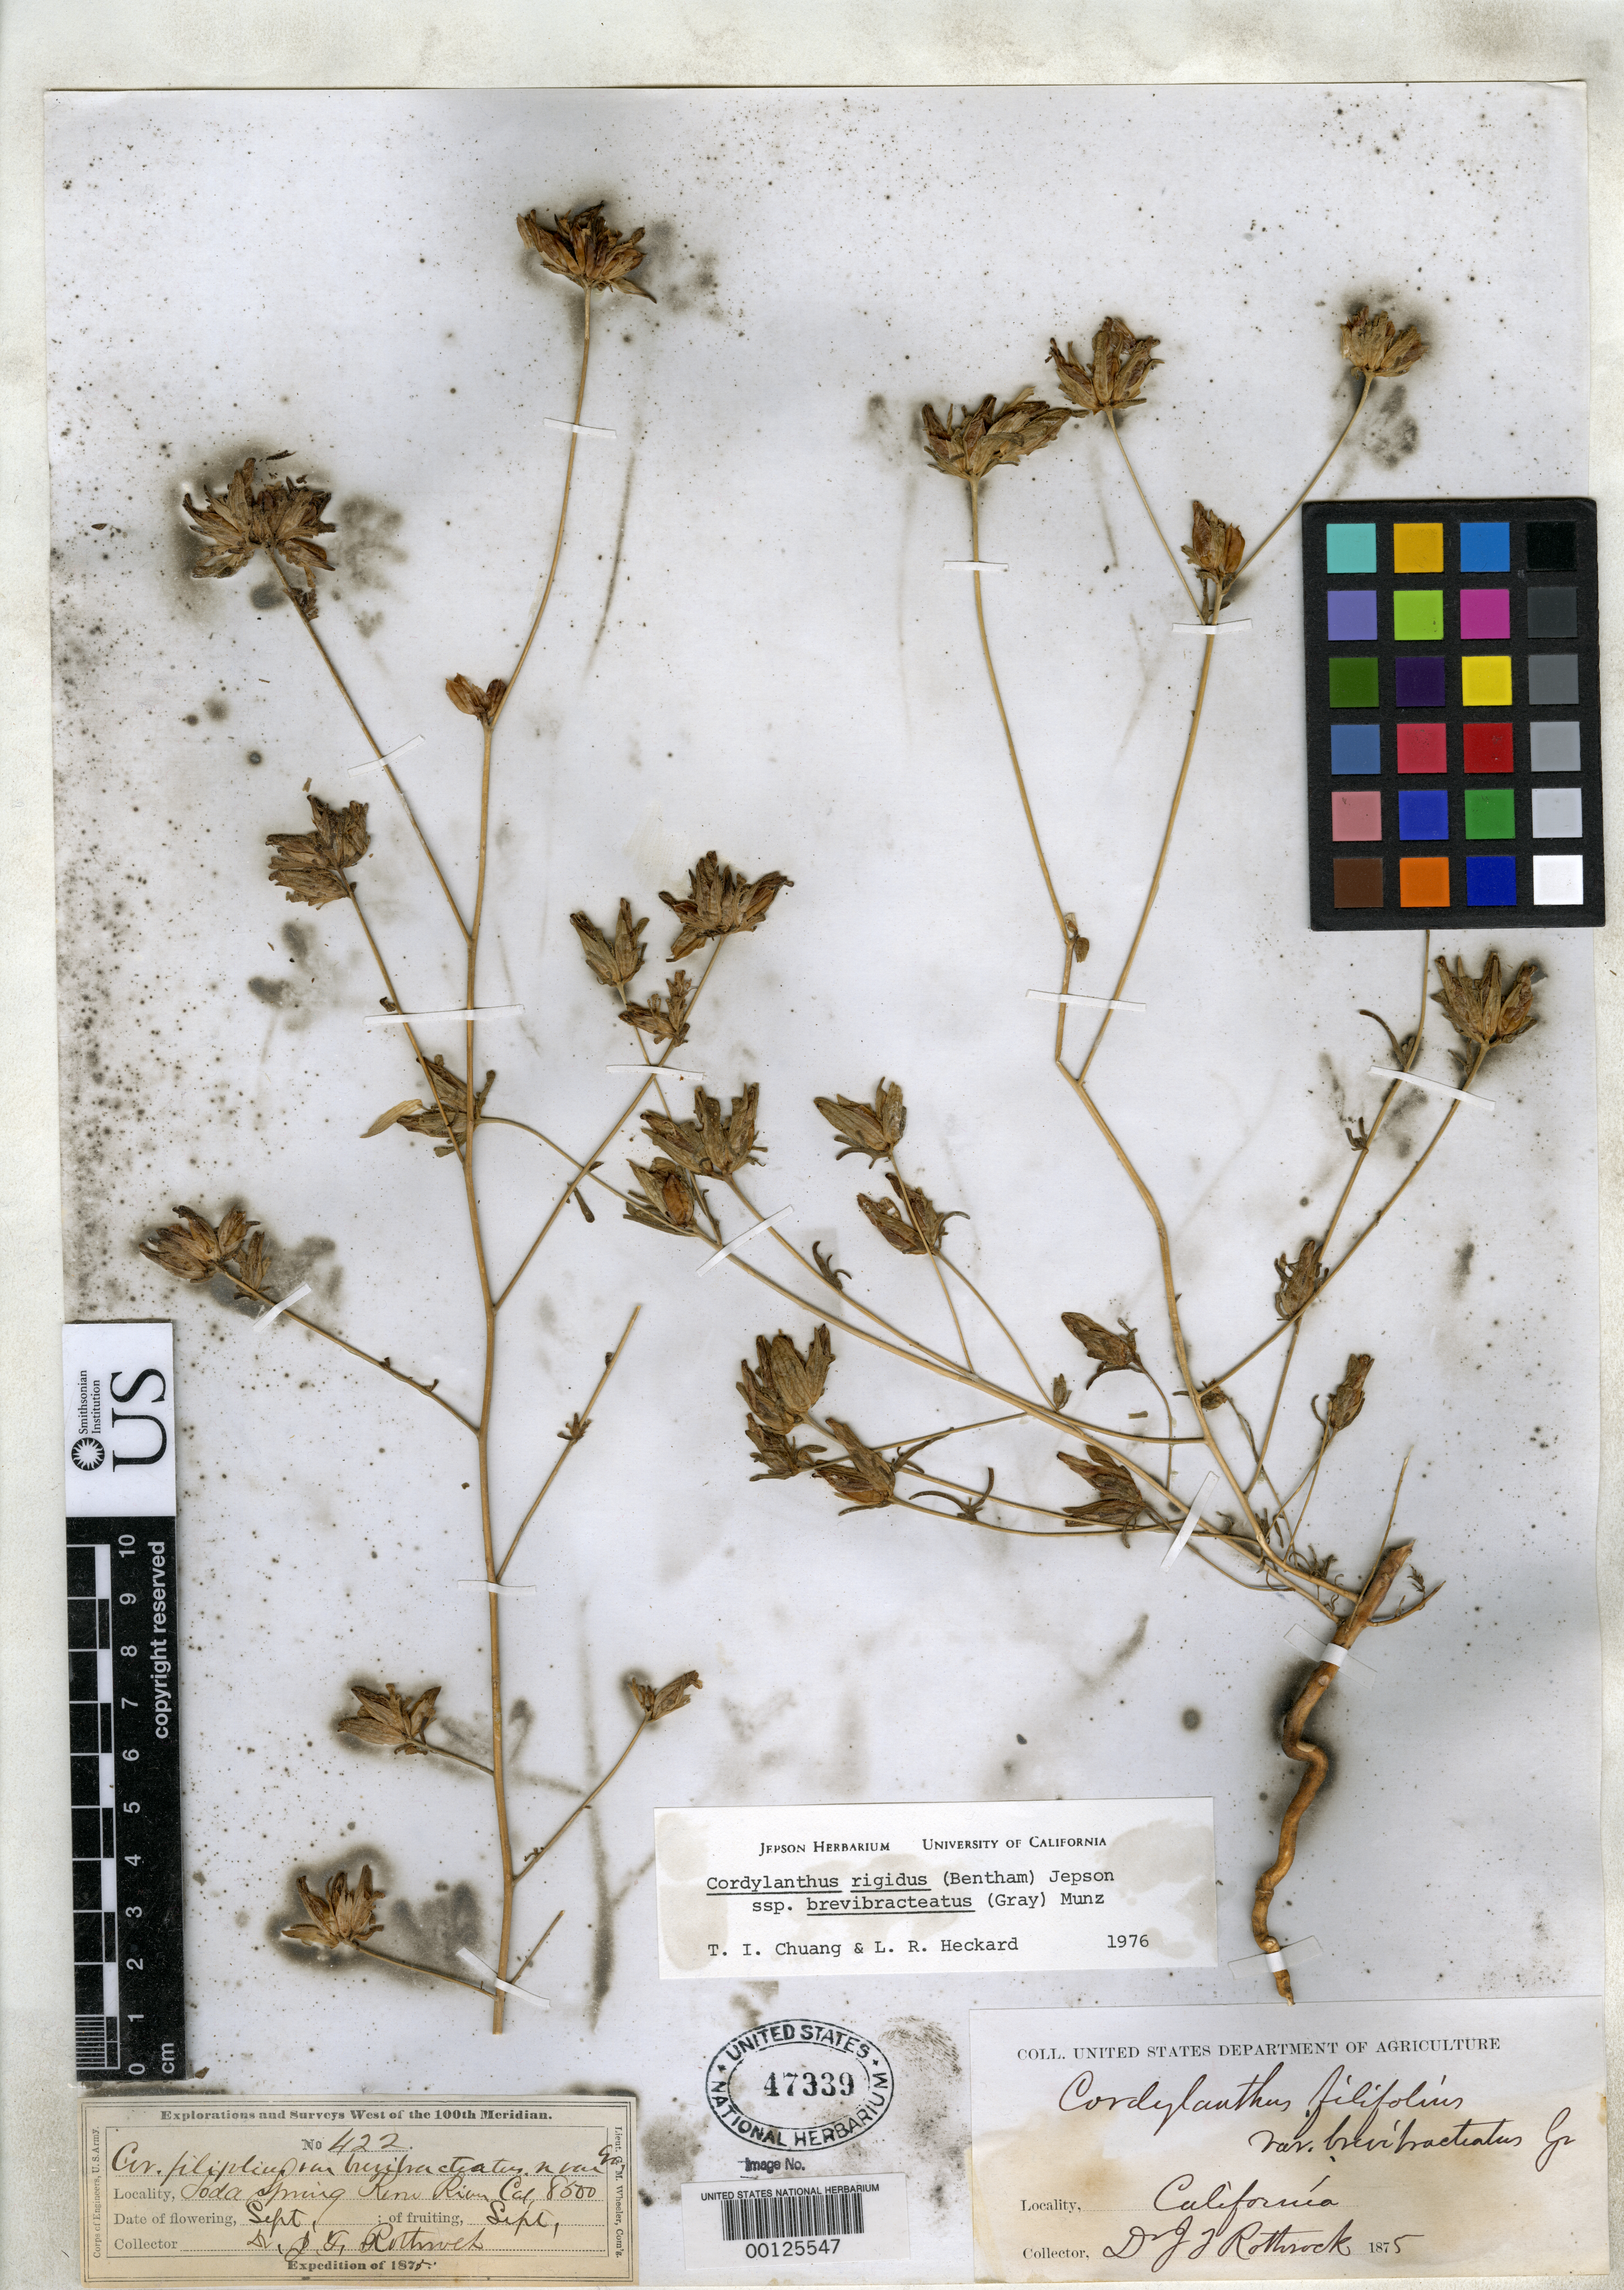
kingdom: Plantae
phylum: Tracheophyta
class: Magnoliopsida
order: Lamiales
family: Orobanchaceae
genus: Cordylanthus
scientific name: Cordylanthus filifolius var. brevibracteatus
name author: A. Gray in W.H. Brewer & S. Watson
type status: Isotype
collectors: J. T. Rothrock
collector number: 422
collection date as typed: Sep 1875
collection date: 1875-09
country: United States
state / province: California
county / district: Kern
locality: Soda Spring, Kern River.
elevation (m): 2591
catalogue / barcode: US 47339